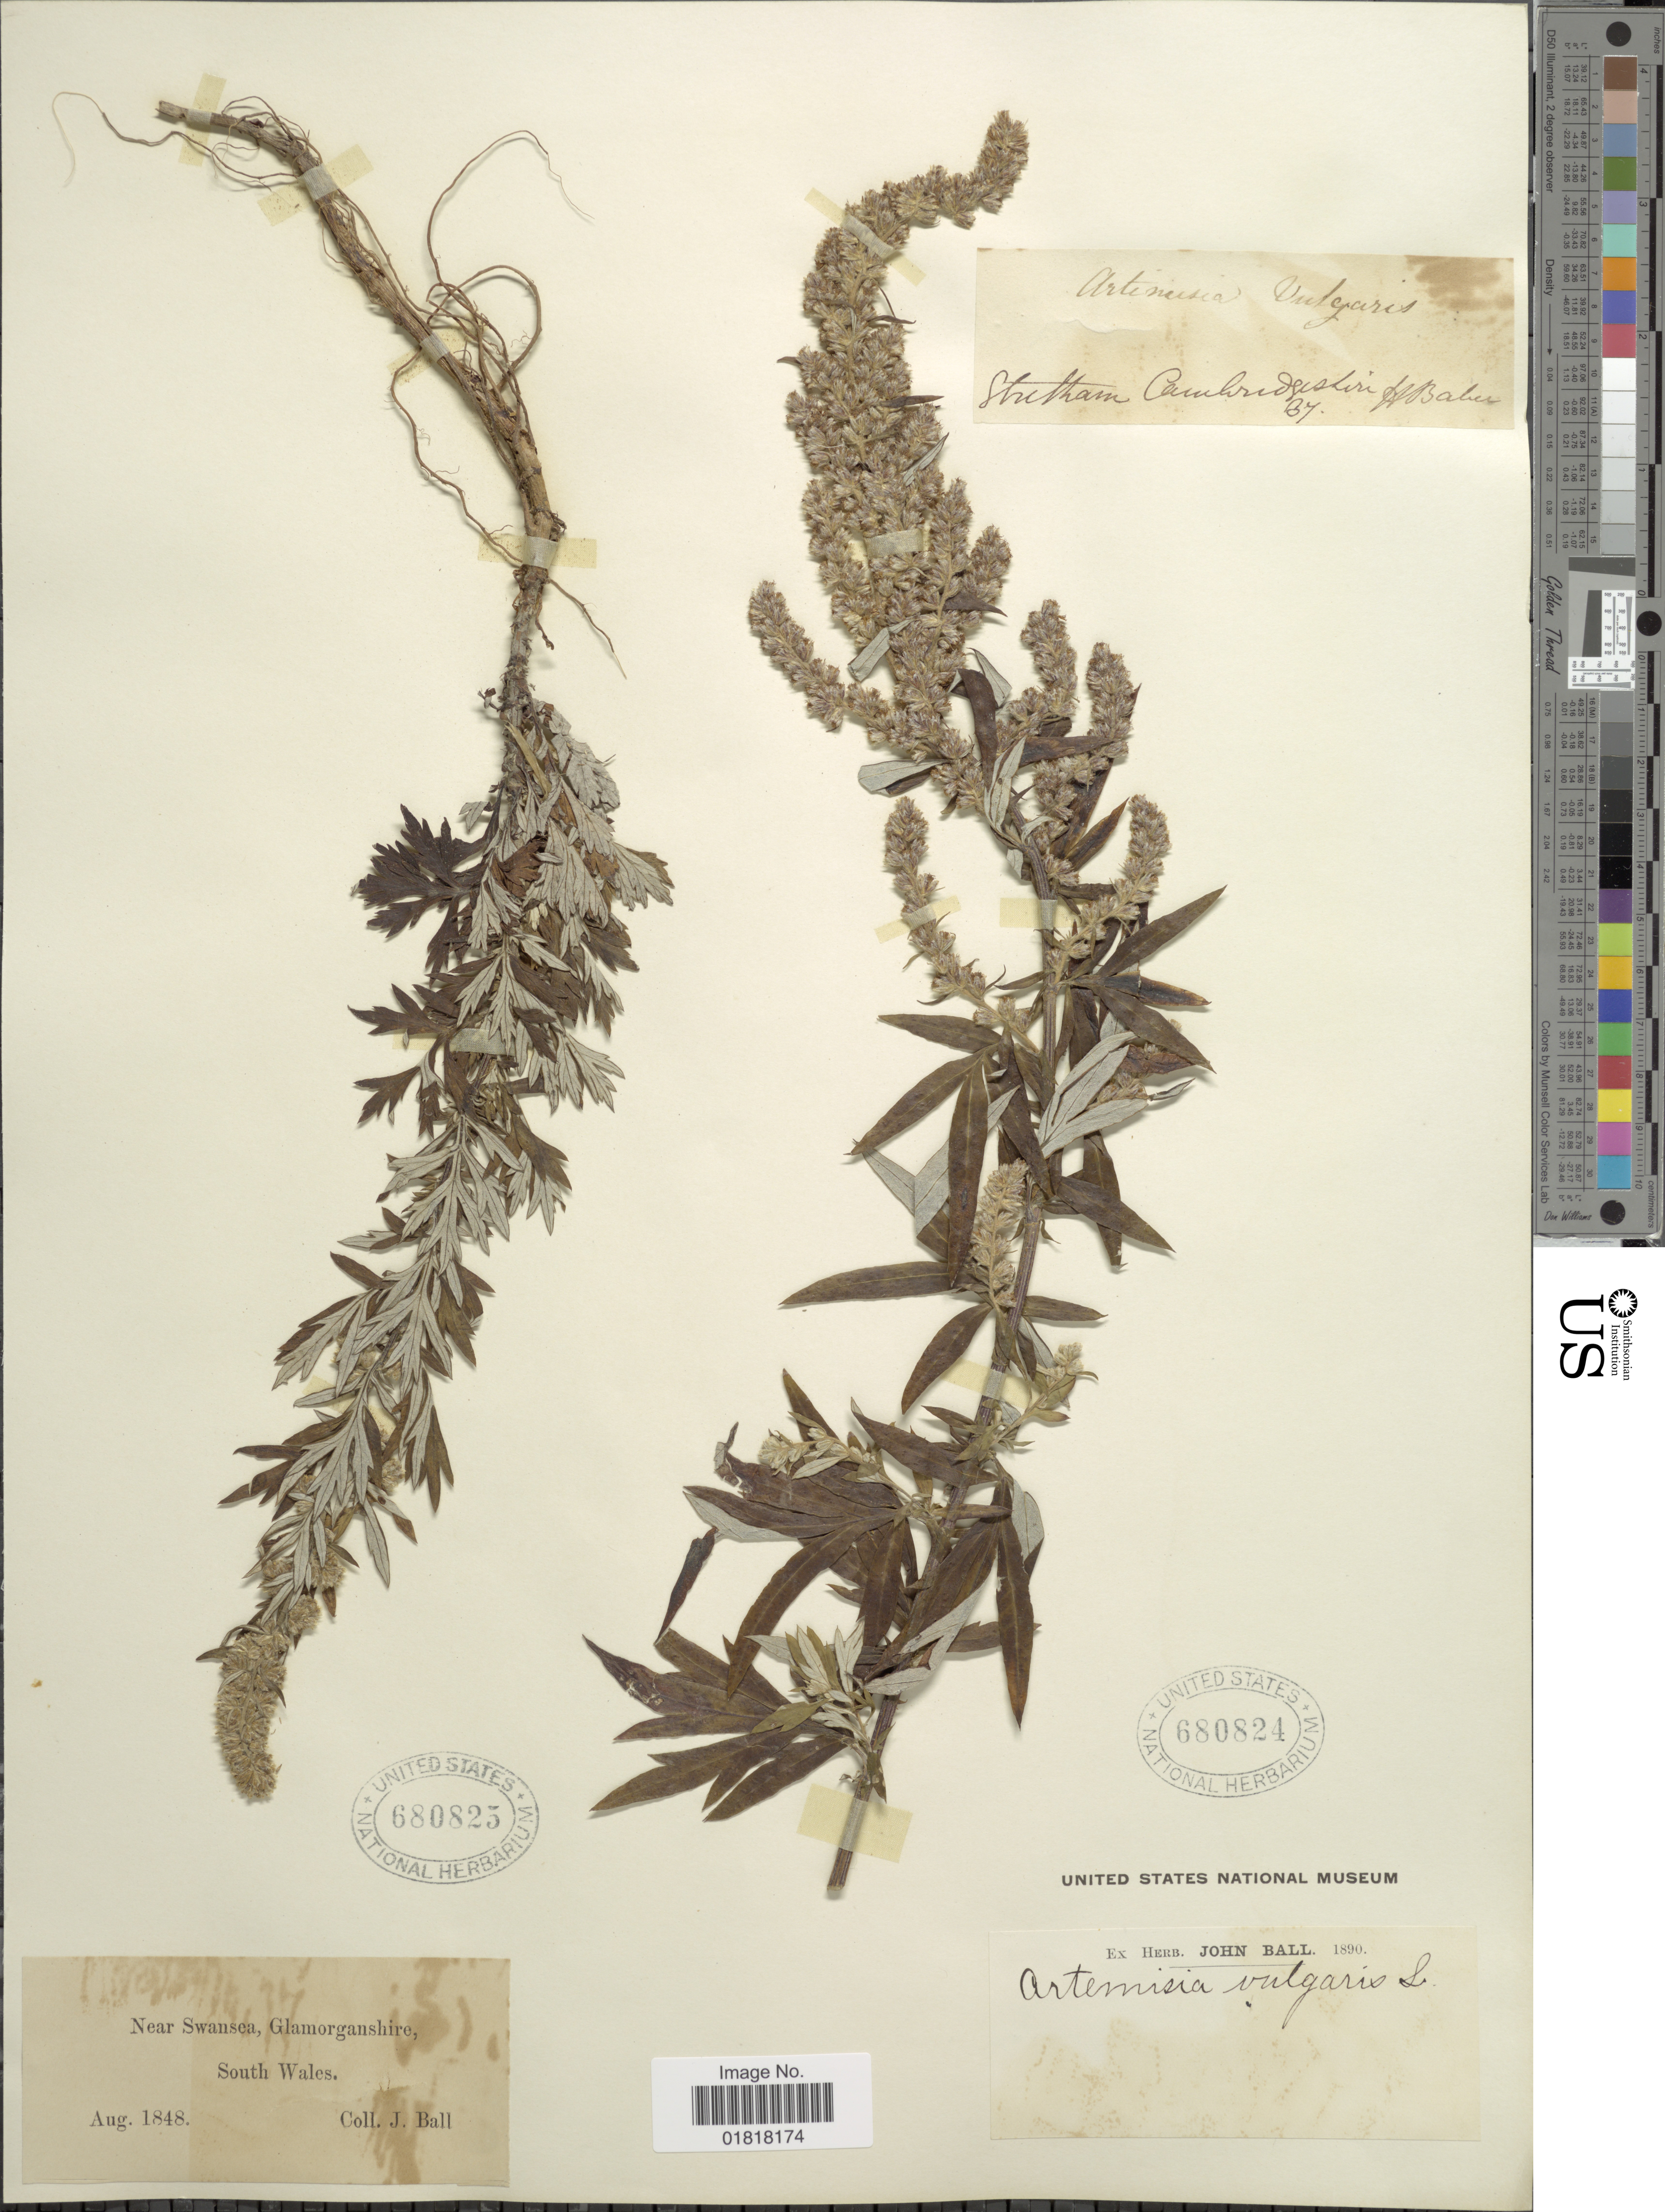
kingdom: Plantae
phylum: Tracheophyta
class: Magnoliopsida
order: Asterales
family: Asteraceae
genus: Artemisia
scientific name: Artemisia vulgaris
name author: L.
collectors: J. Ball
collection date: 1848-08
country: United Kingdom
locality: Near Swansea, Glamorganshire, South Wales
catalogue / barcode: US 680825-2